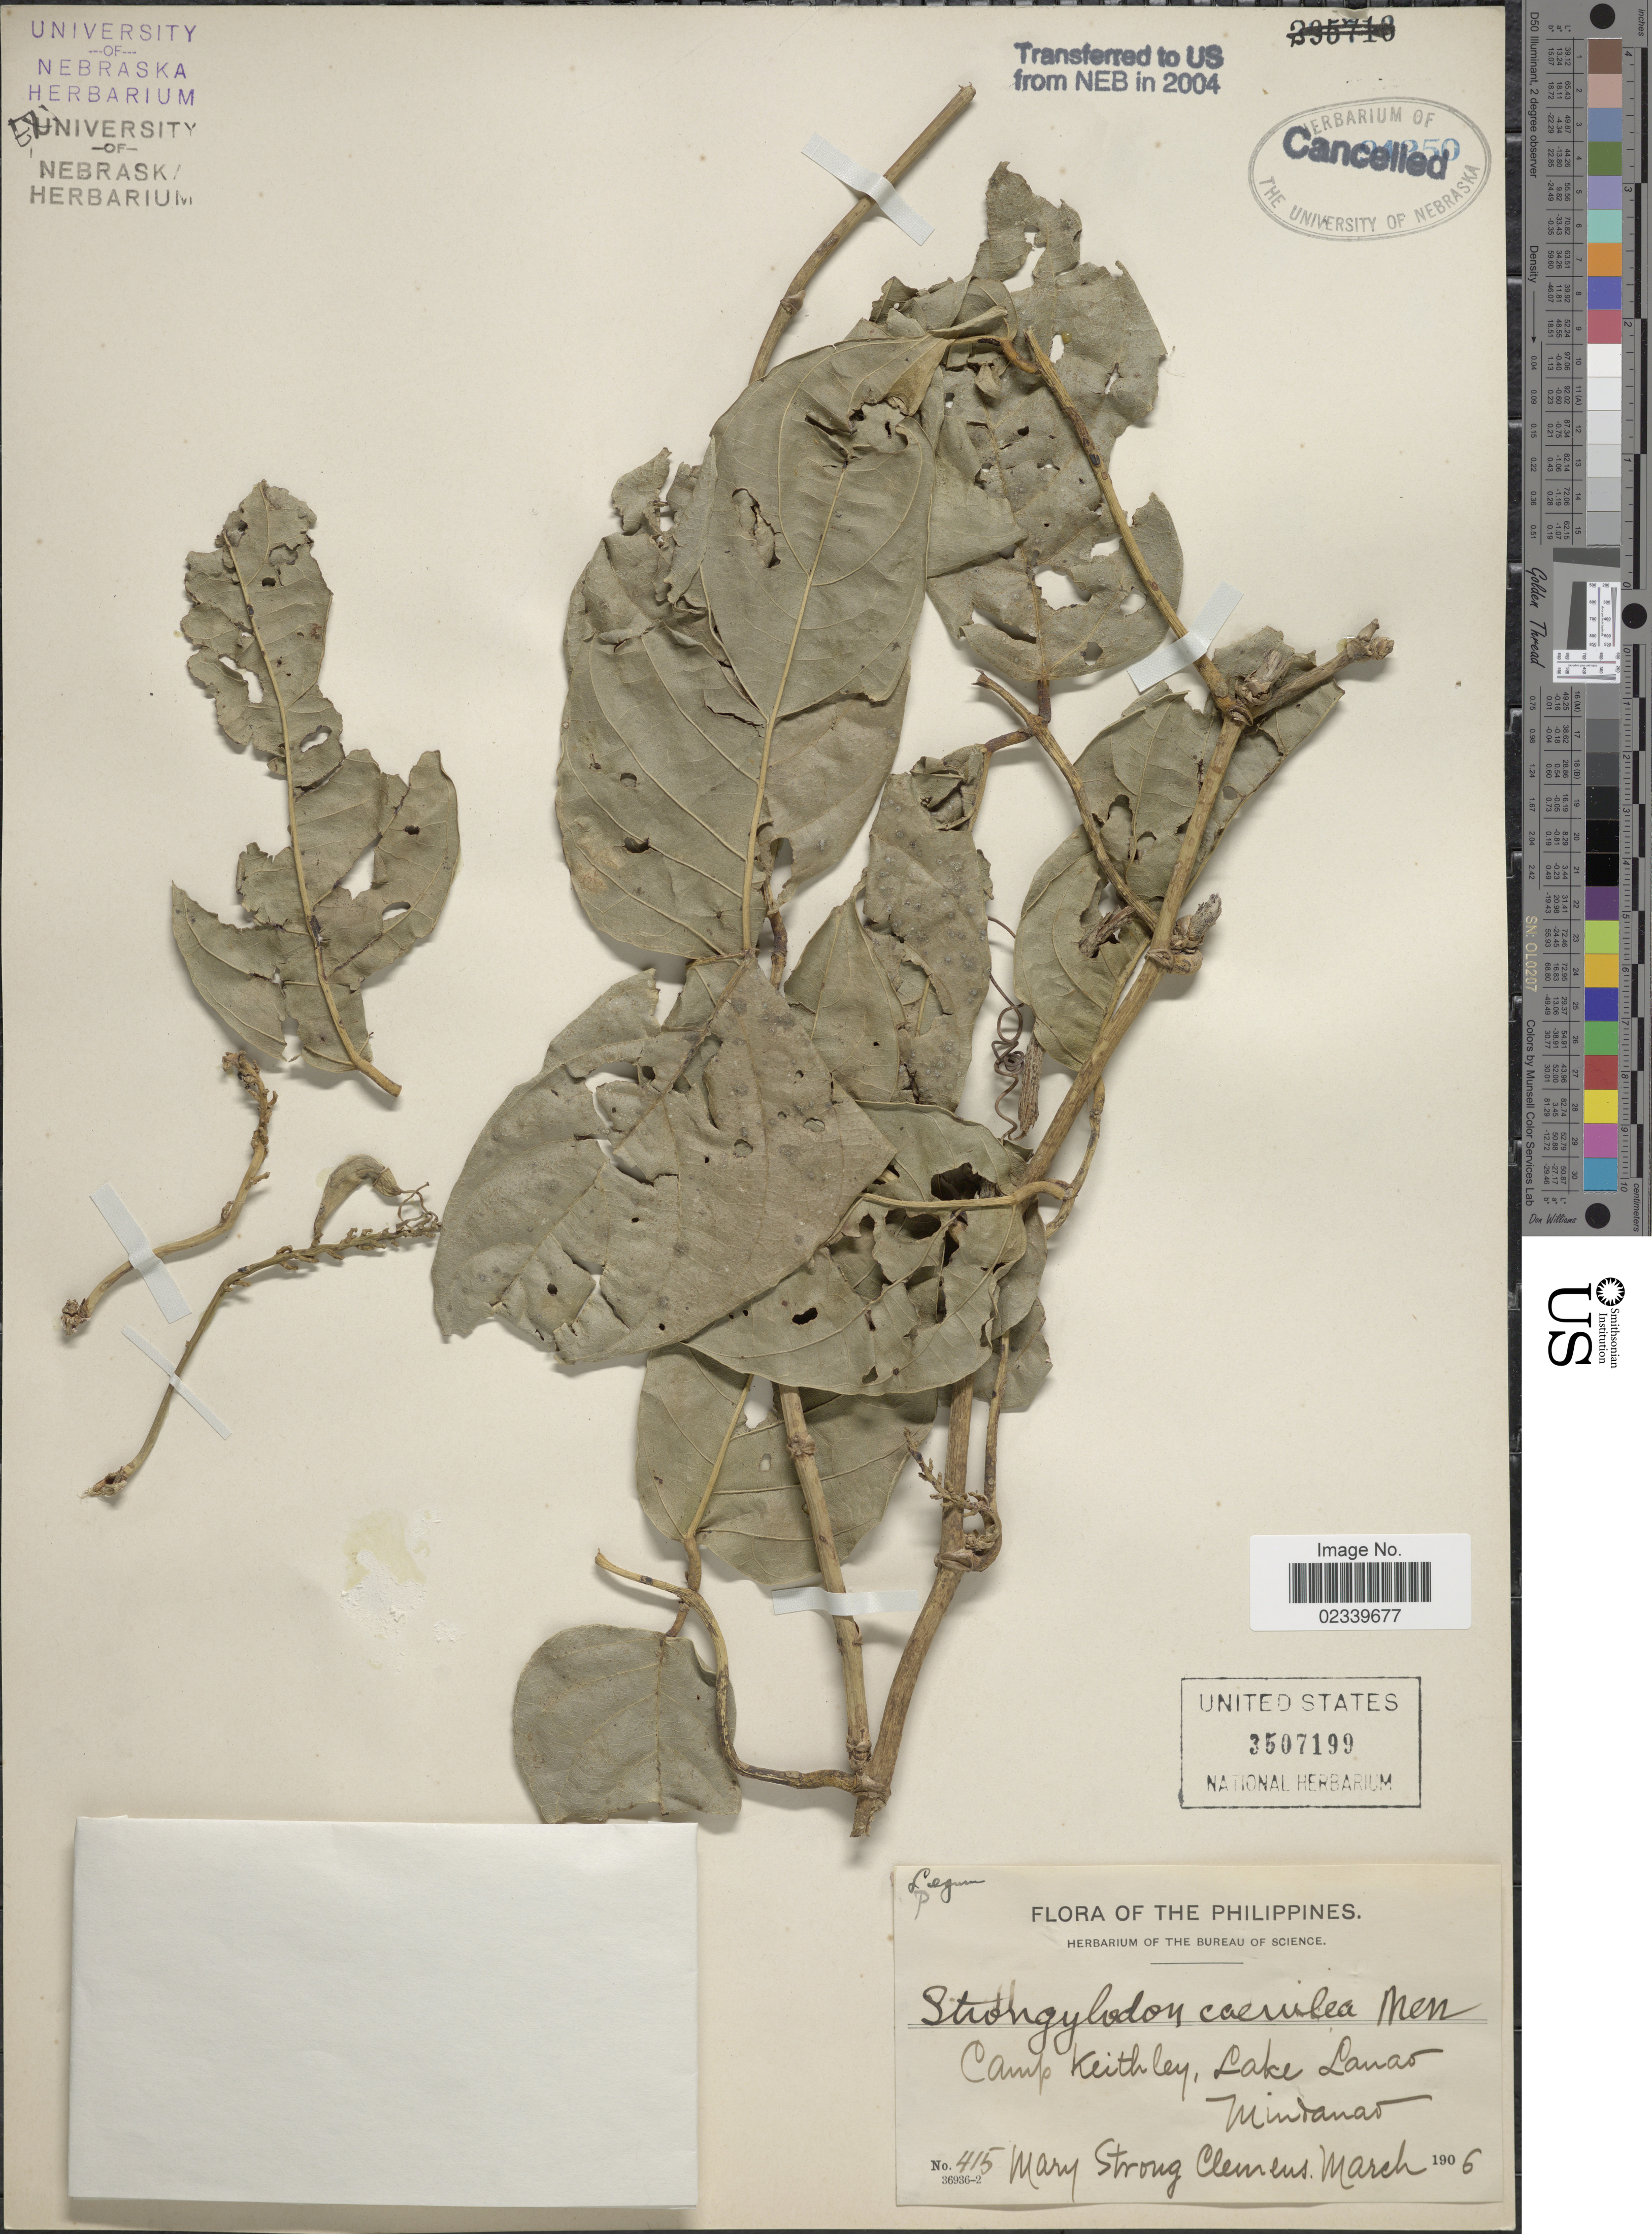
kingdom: Plantae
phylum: Tracheophyta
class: Magnoliopsida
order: Fabales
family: Fabaceae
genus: Strongylodon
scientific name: Strongylodon caerulea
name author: Merr.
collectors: M. S. Clemens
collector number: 415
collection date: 1906-03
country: Philippines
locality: Camp Keithley, Lake Lanao. Mindanao.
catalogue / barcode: US 3507199